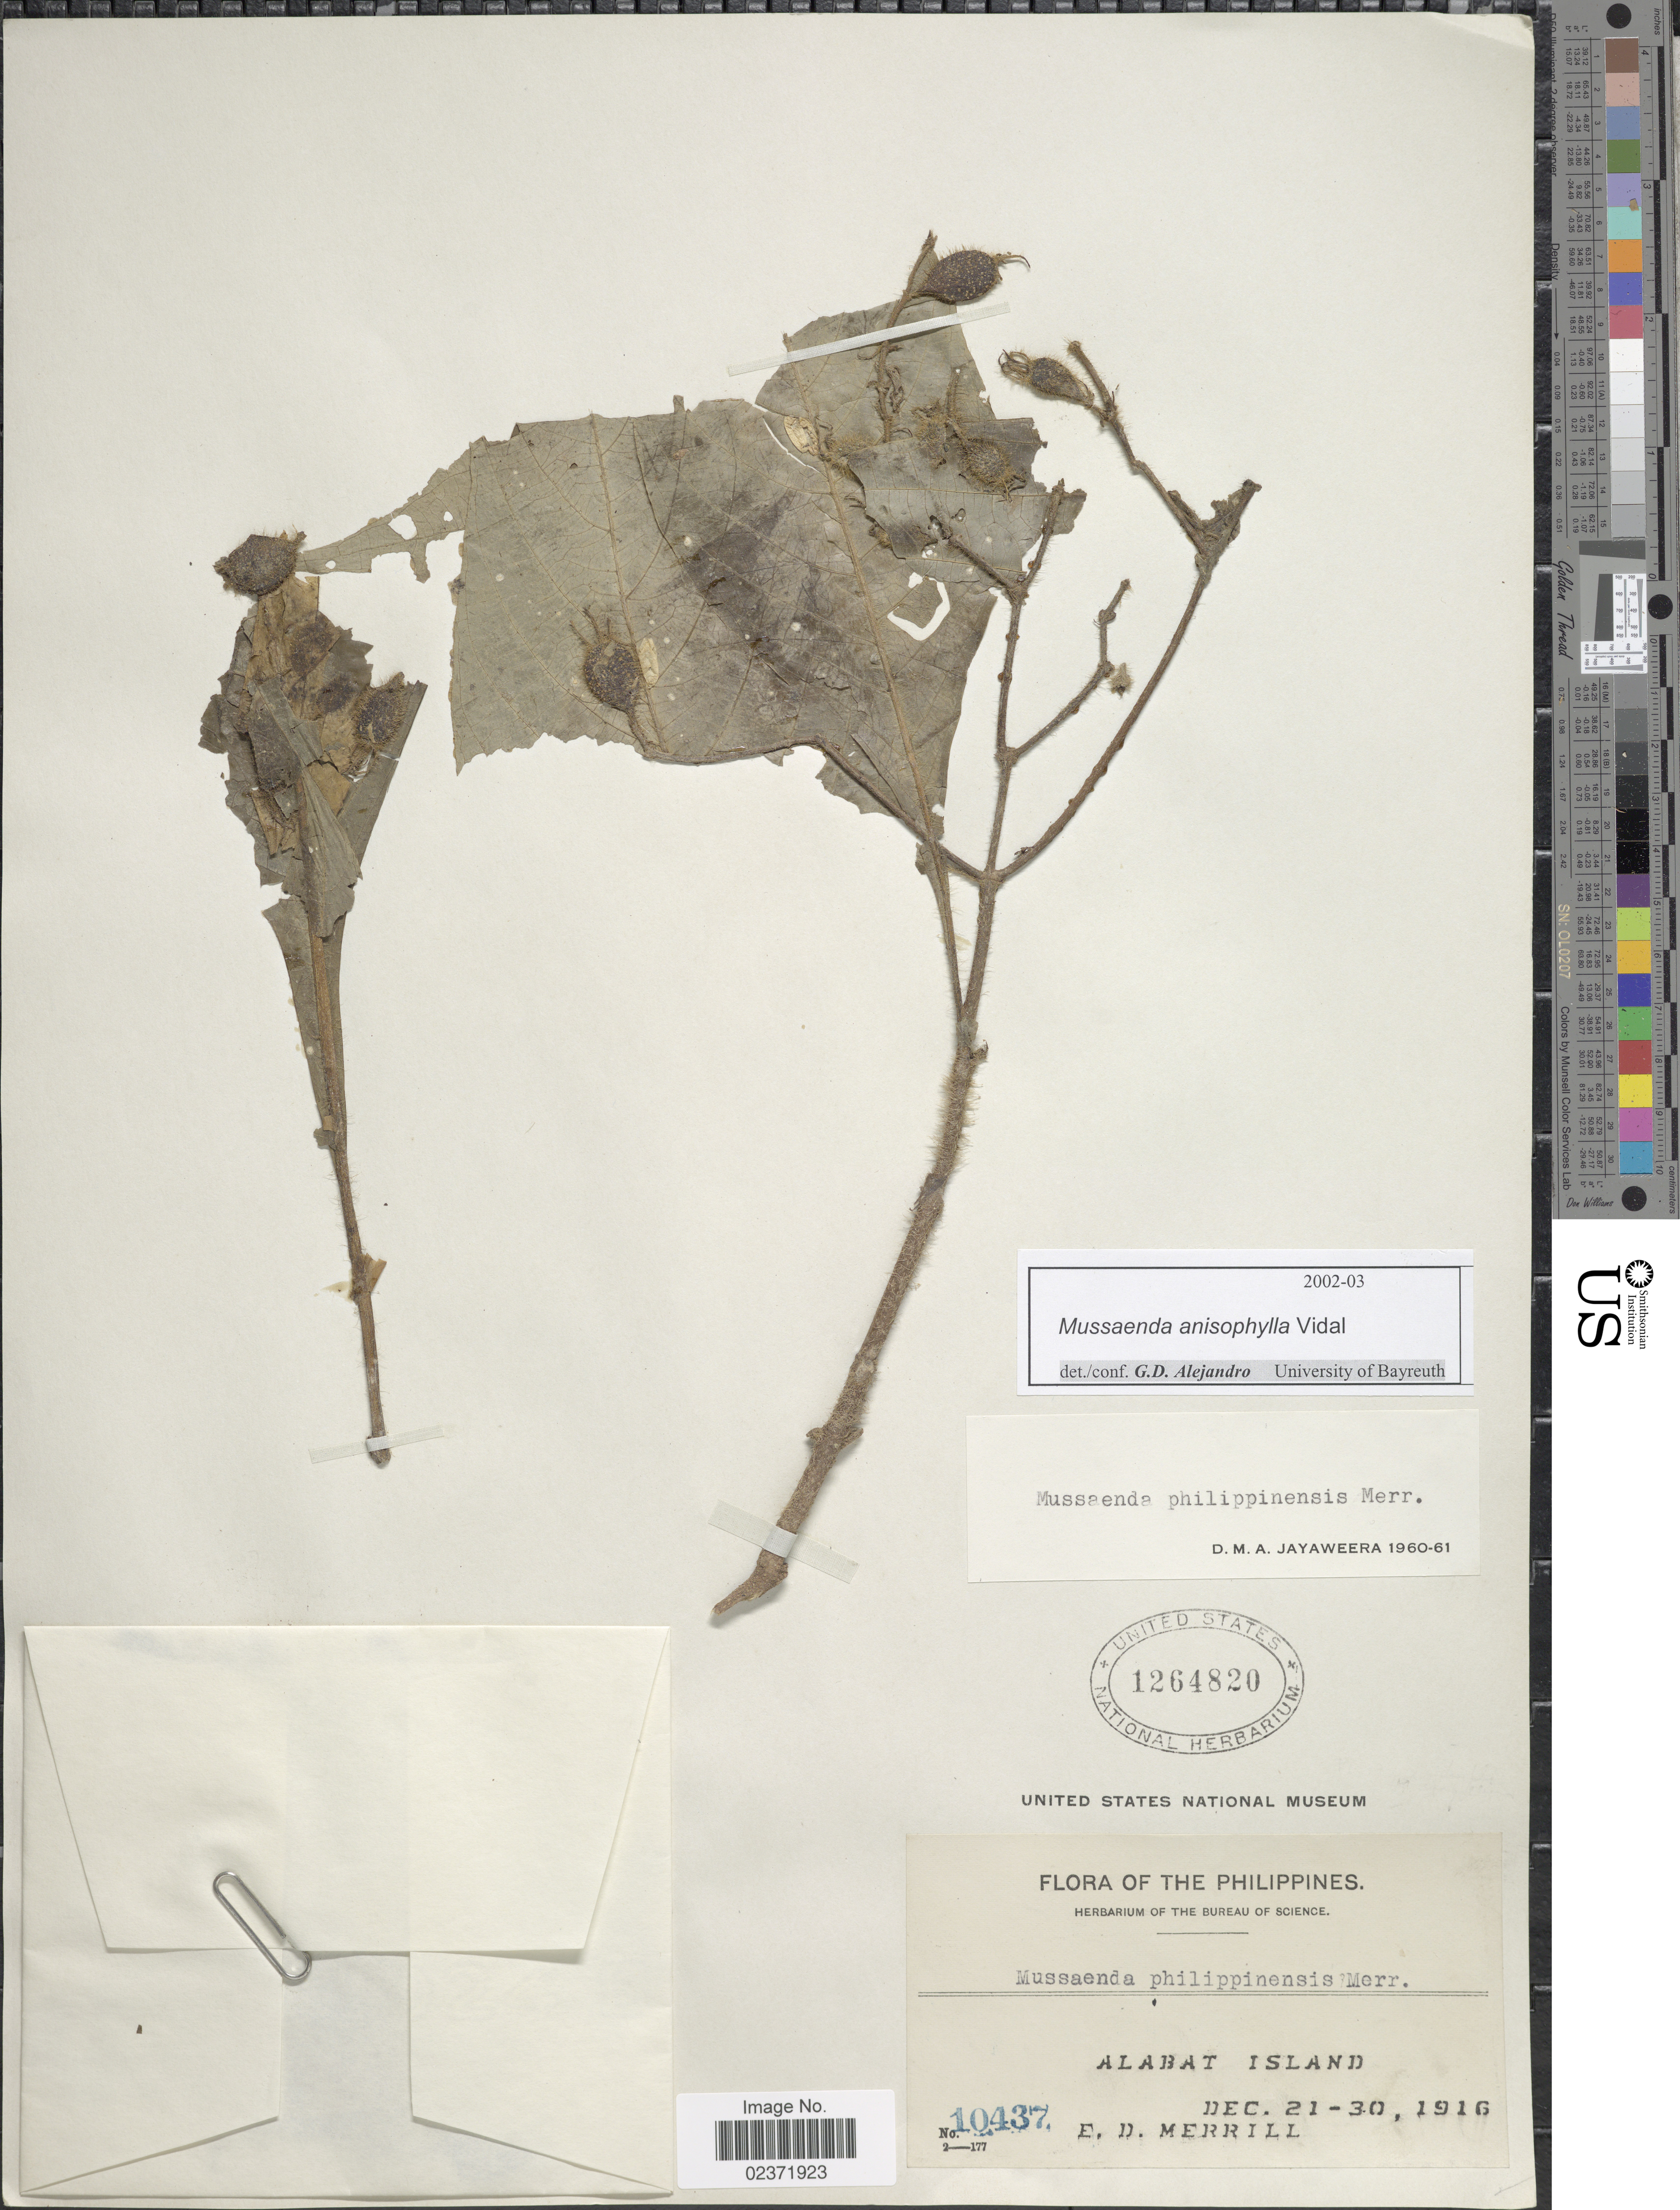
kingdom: Plantae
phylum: Tracheophyta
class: Magnoliopsida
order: Gentianales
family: Rubiaceae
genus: Mussaenda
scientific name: Mussaenda anisophylla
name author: S. Vidal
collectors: E. D. Merrill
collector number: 10437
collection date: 1916-12-21/1916-12-30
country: Philippines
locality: Alabat Island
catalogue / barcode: US 1264820